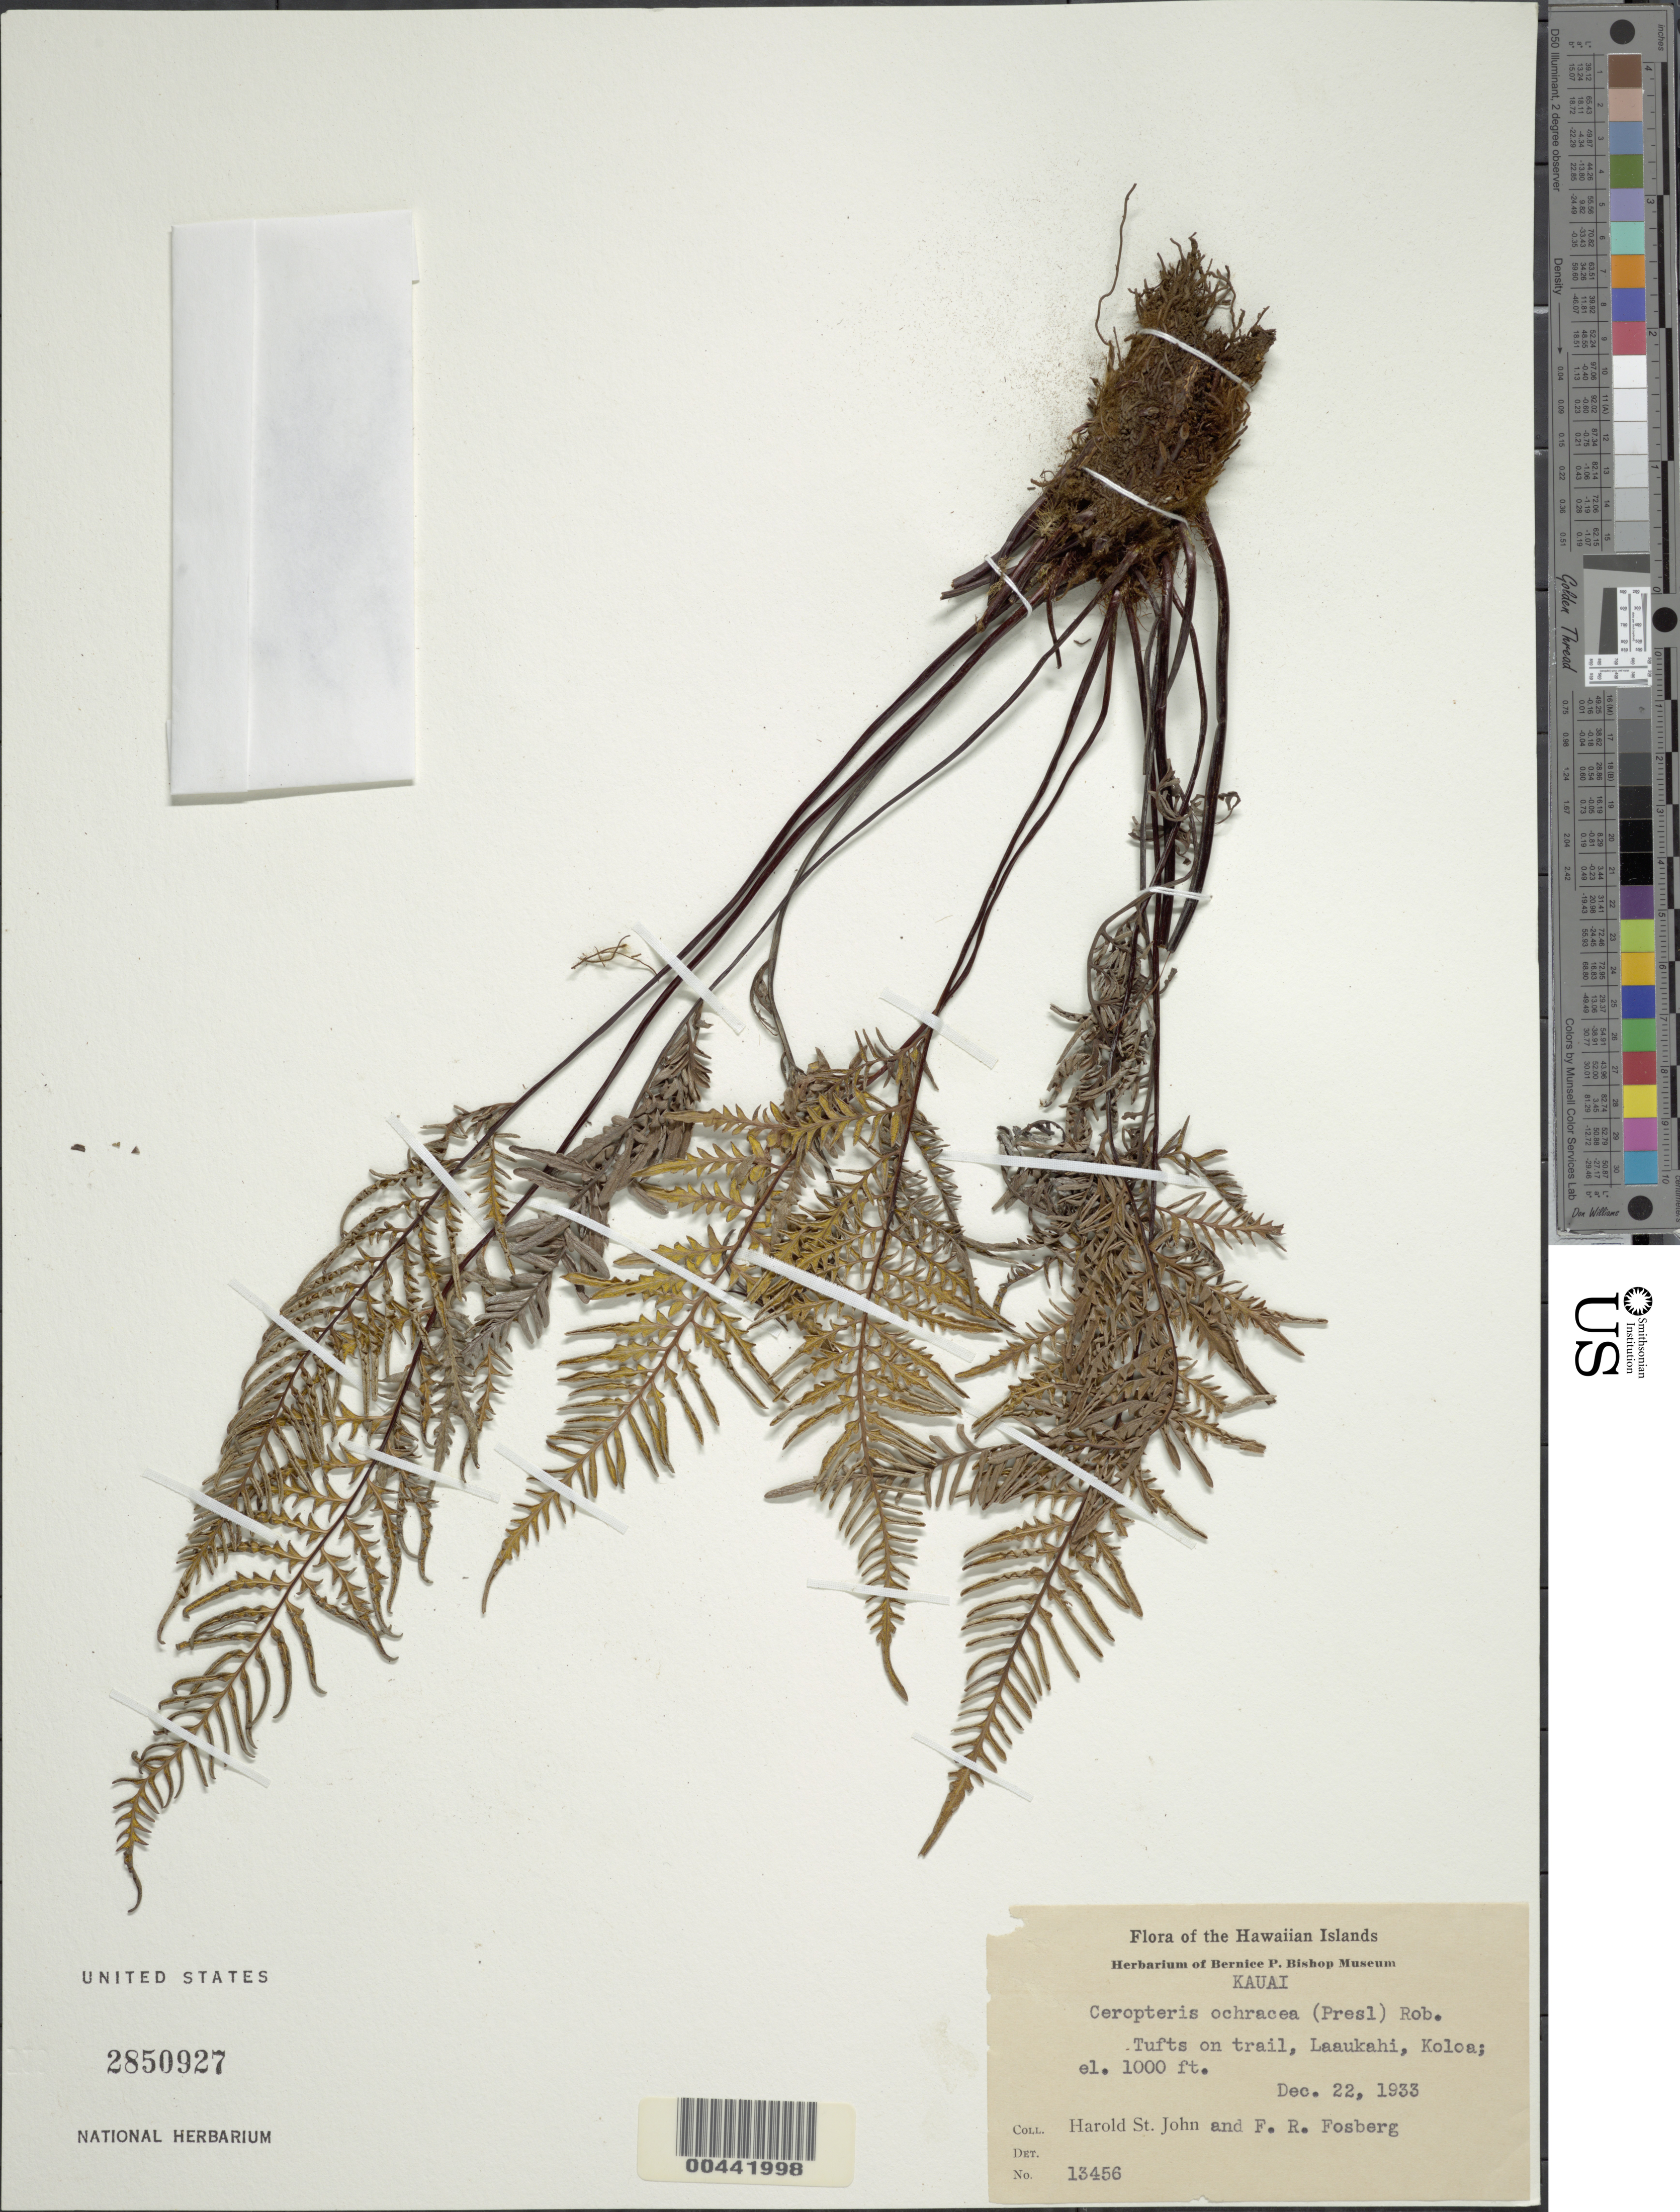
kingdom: Plantae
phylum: Tracheophyta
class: Polypodiopsida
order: Polypodiales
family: Pteridaceae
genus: Pityrogramma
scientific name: Pityrogramma austroamericana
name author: Domin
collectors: H. St. John & F. R. Fosberg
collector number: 13456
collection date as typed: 22 Dec 1933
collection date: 1933-12-22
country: United States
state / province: Hawaii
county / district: Kauai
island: Kaua'i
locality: Laaukahi, Koloa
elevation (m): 305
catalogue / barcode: US 2850927